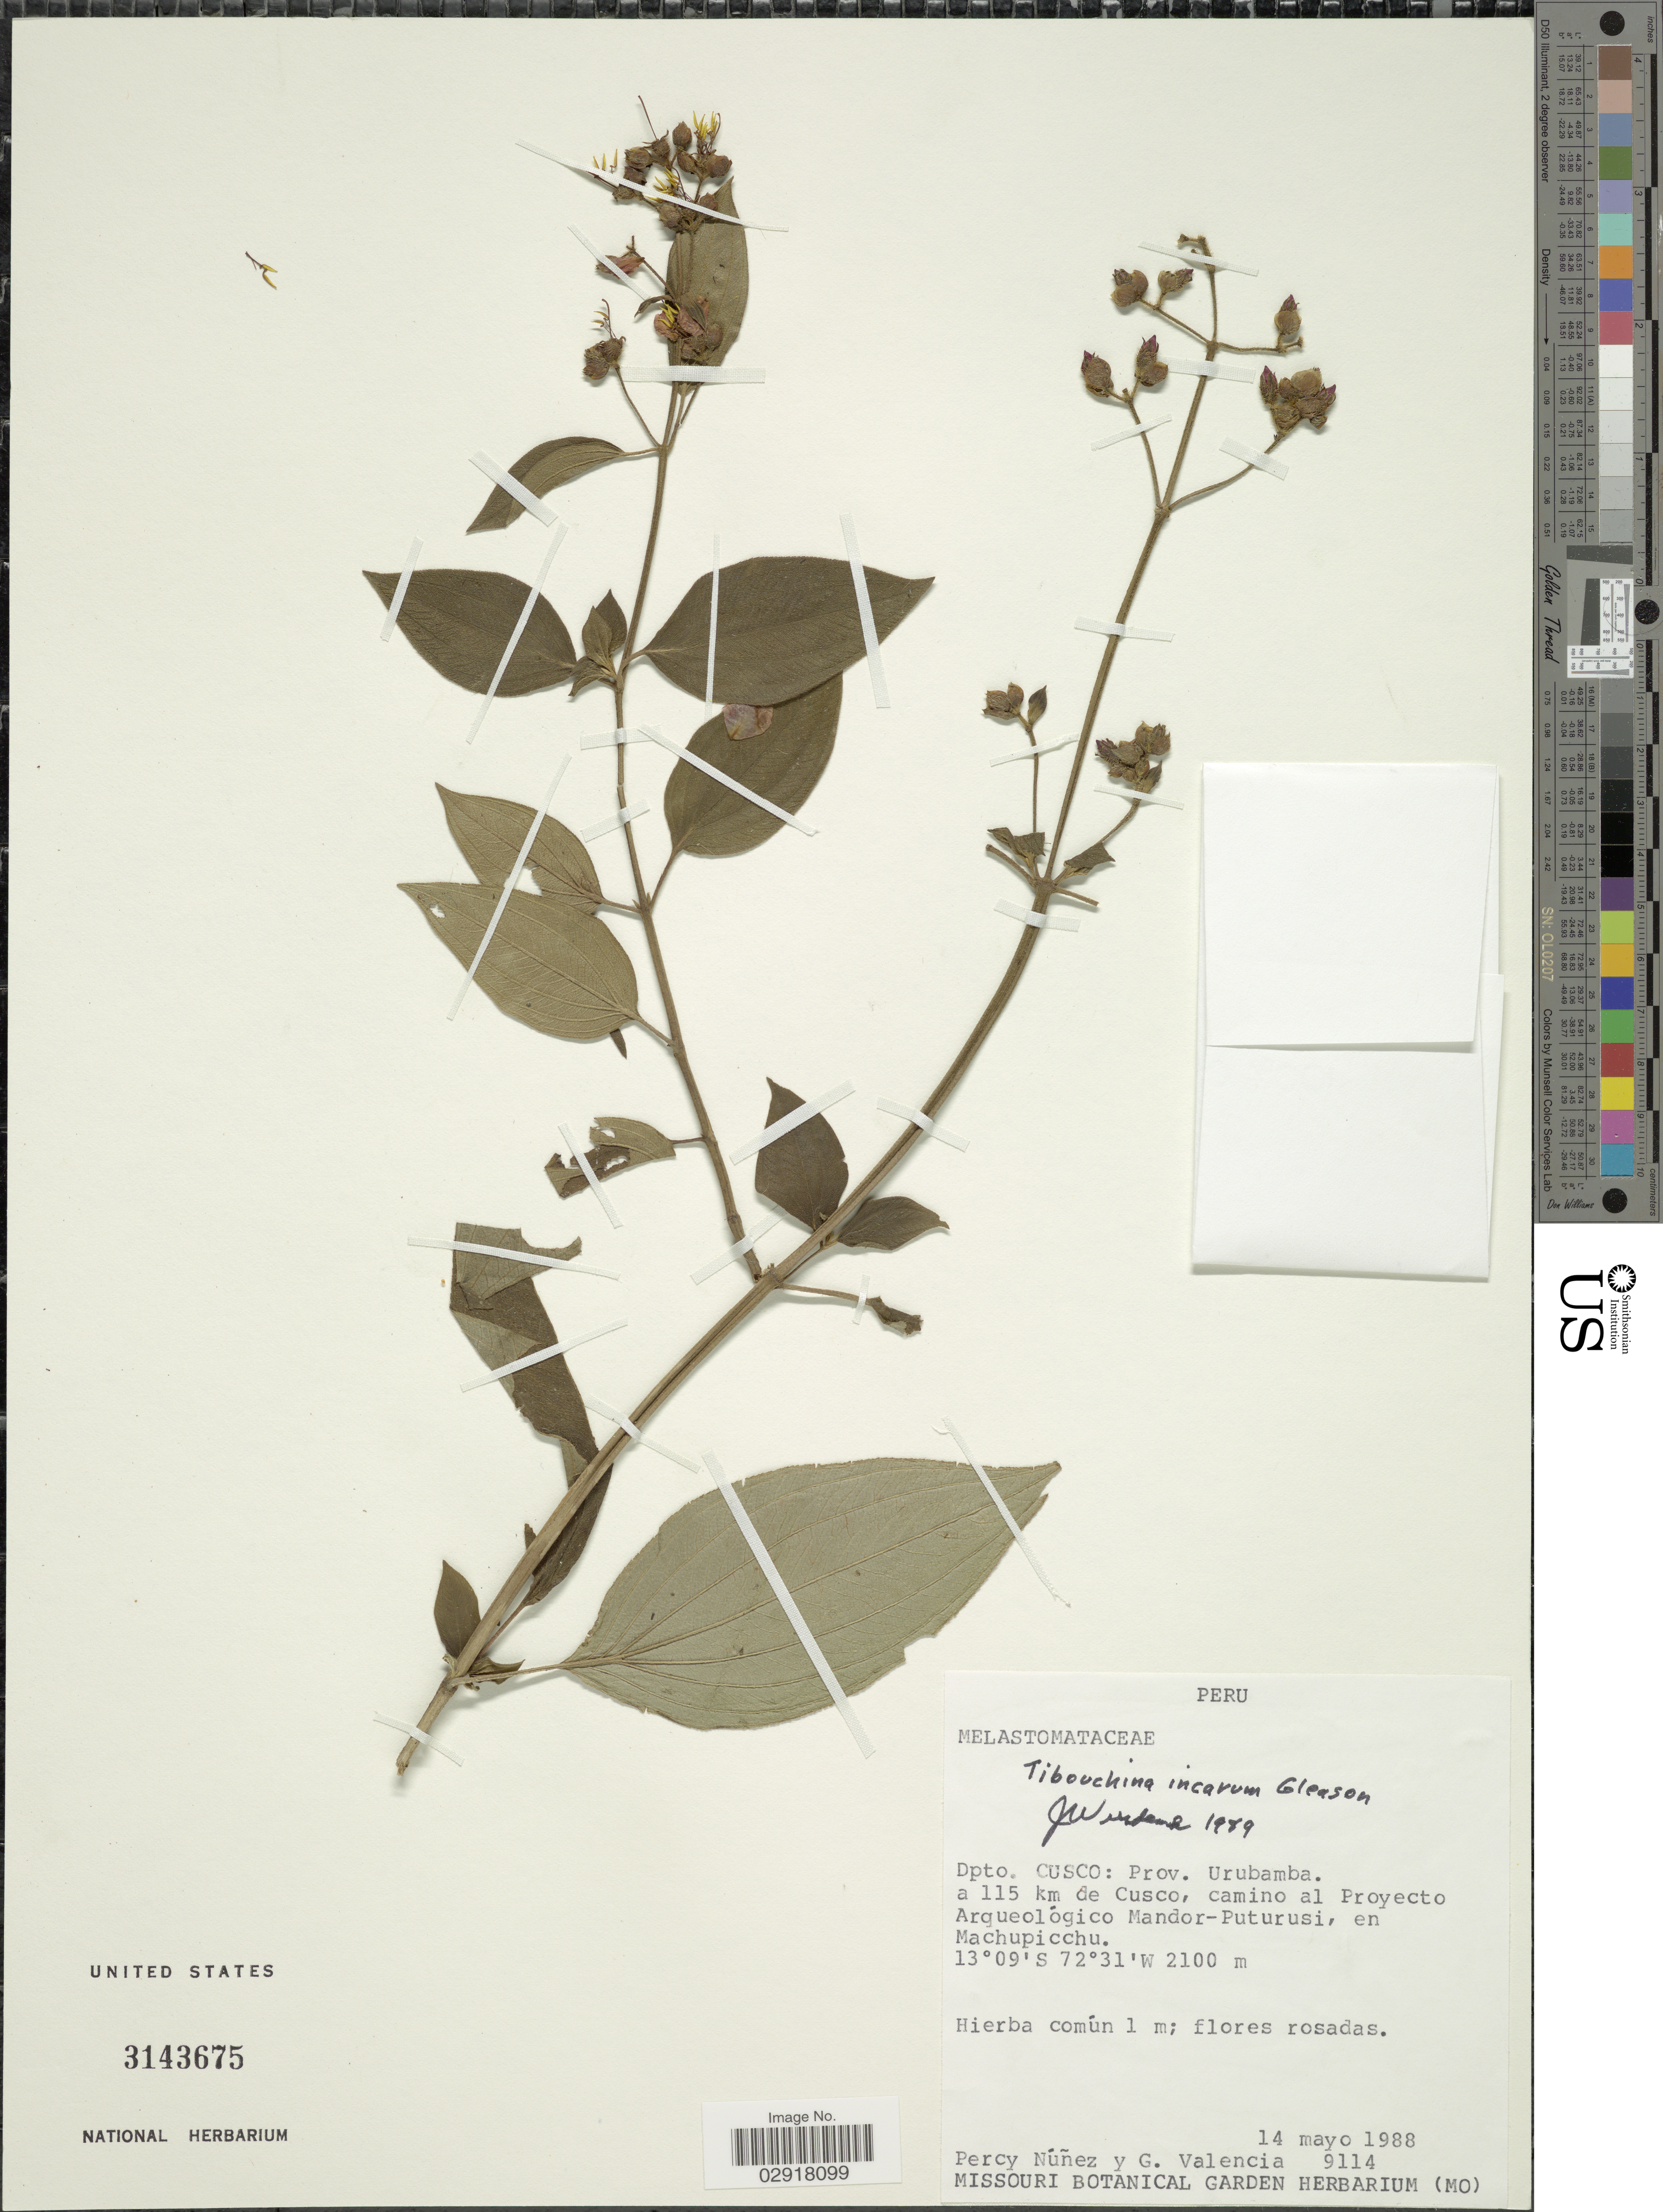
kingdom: Plantae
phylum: Tracheophyta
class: Magnoliopsida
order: Myrtales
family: Melastomataceae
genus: Chaetogastra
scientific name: Chaetogastra incarum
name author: (Gleason) P.J.F. Guim. & Michelang.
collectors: P. Nuñez V. & G. Valencia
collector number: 9114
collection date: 1988-05-14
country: Peru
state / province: Cusco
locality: Depto. Cusco: Prov. Urubamba. a 115 km de Cusco, camino al Proyecto Argueológico. Mandor-Puturusi, en Machupicchu.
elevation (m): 2100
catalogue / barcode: US 3143675